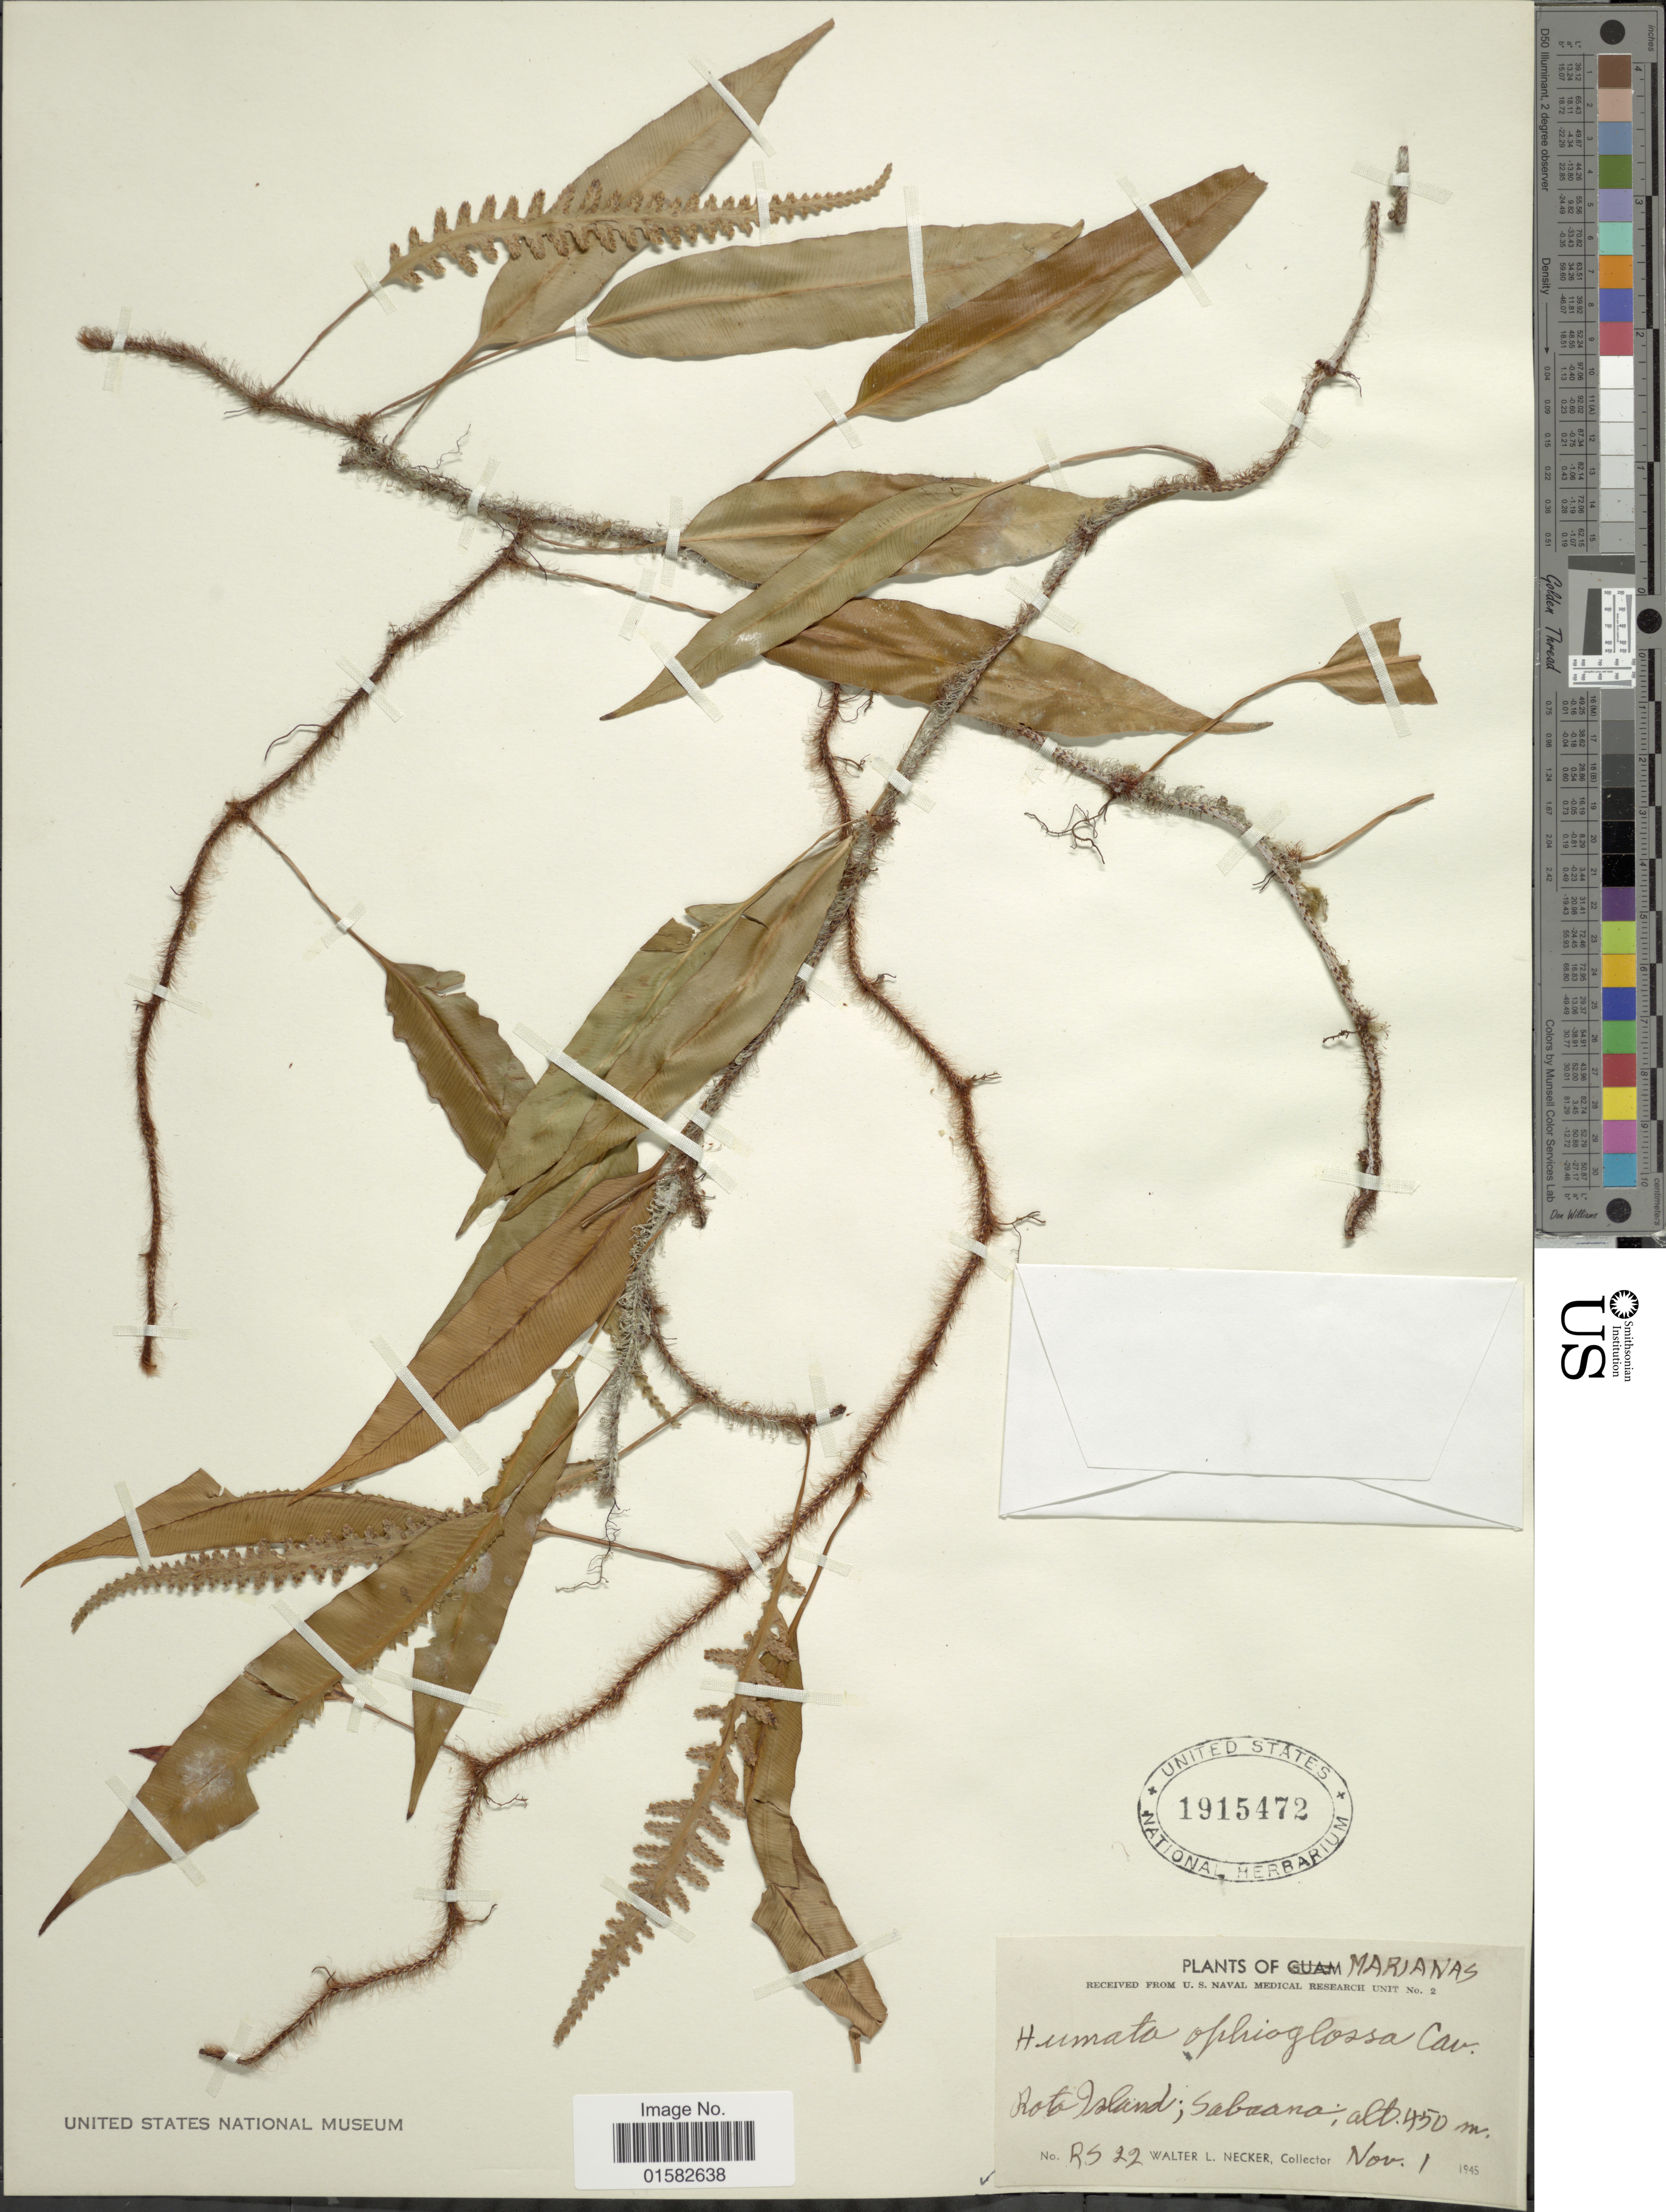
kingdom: Plantae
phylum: Tracheophyta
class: Polypodiopsida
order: Polypodiales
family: Davalliaceae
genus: Humata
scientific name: Humata heterophylla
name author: (Sm.) Desv.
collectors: W. L. Necker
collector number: RS 22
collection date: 1945-11-01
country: Northern Mariana Islands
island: Rota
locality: Rota Island, Sabana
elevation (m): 450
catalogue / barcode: US 1915472